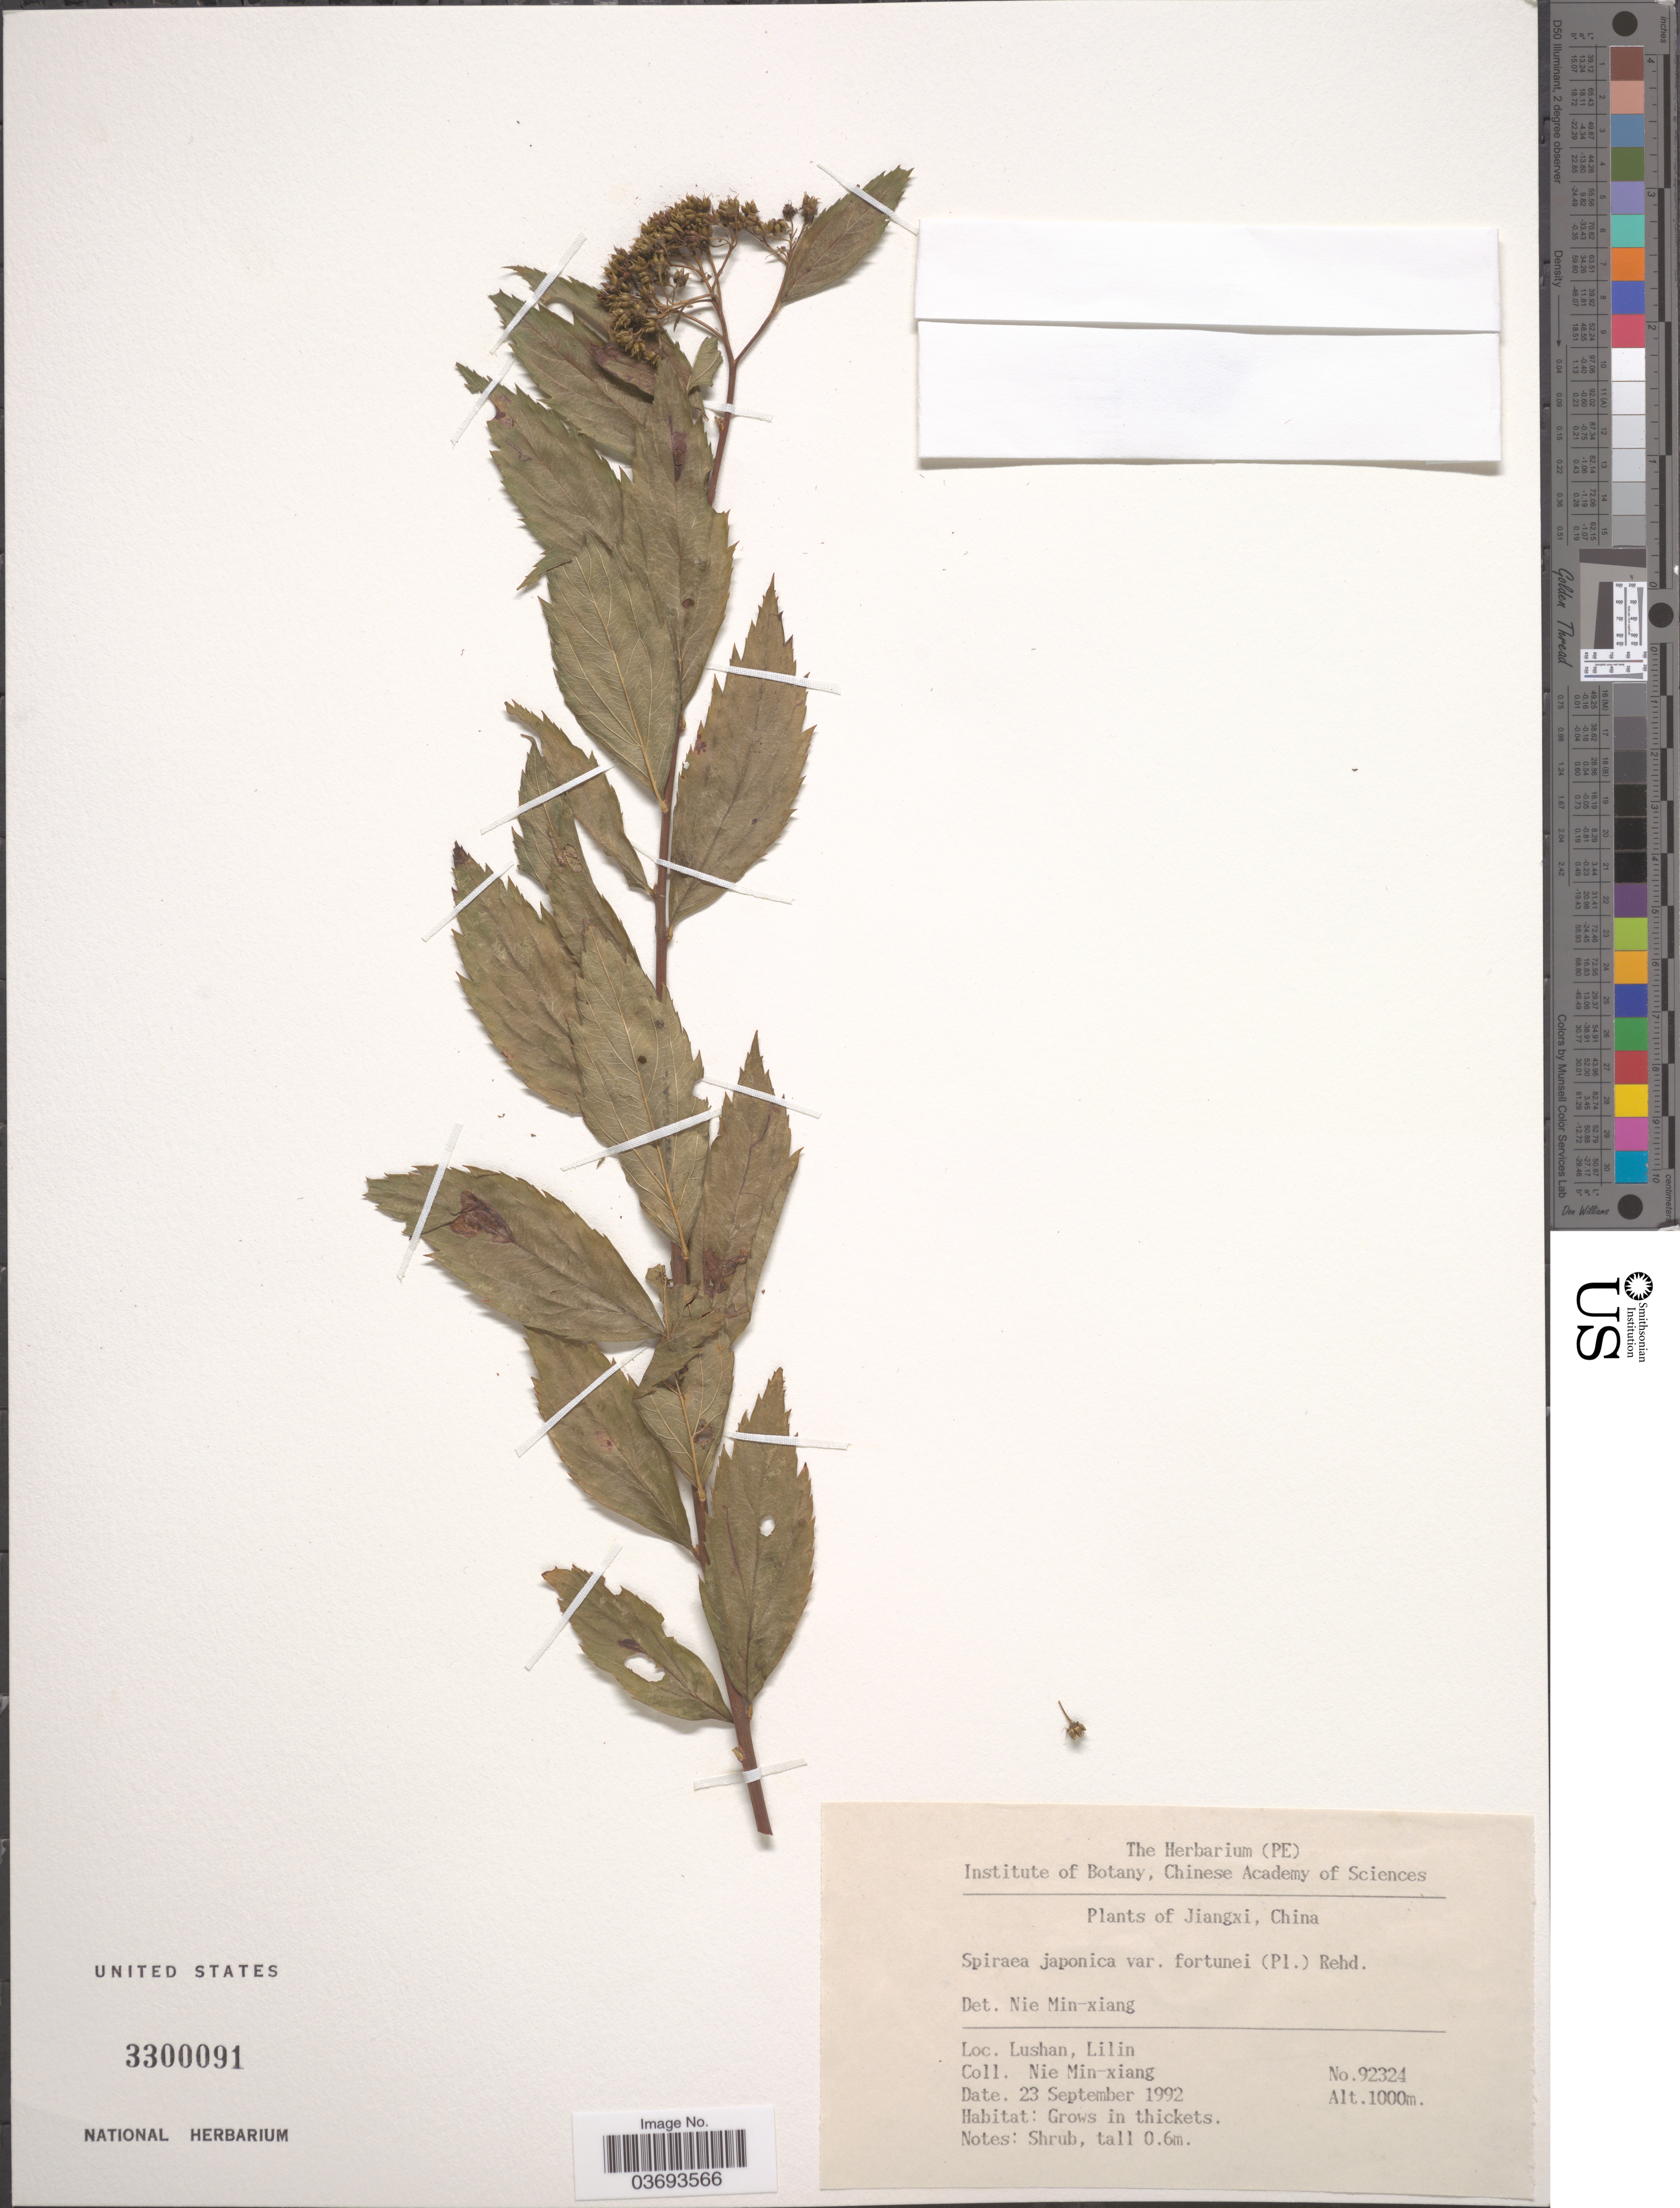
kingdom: Plantae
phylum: Tracheophyta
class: Magnoliopsida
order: Rosales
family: Rosaceae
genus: Spiraea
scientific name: Spiraea japonica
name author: L. f.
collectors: M. Nie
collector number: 92324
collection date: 1992-09-23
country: China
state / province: Jiangxi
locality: Lushan, Lilin.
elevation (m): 1000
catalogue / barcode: US 3300091